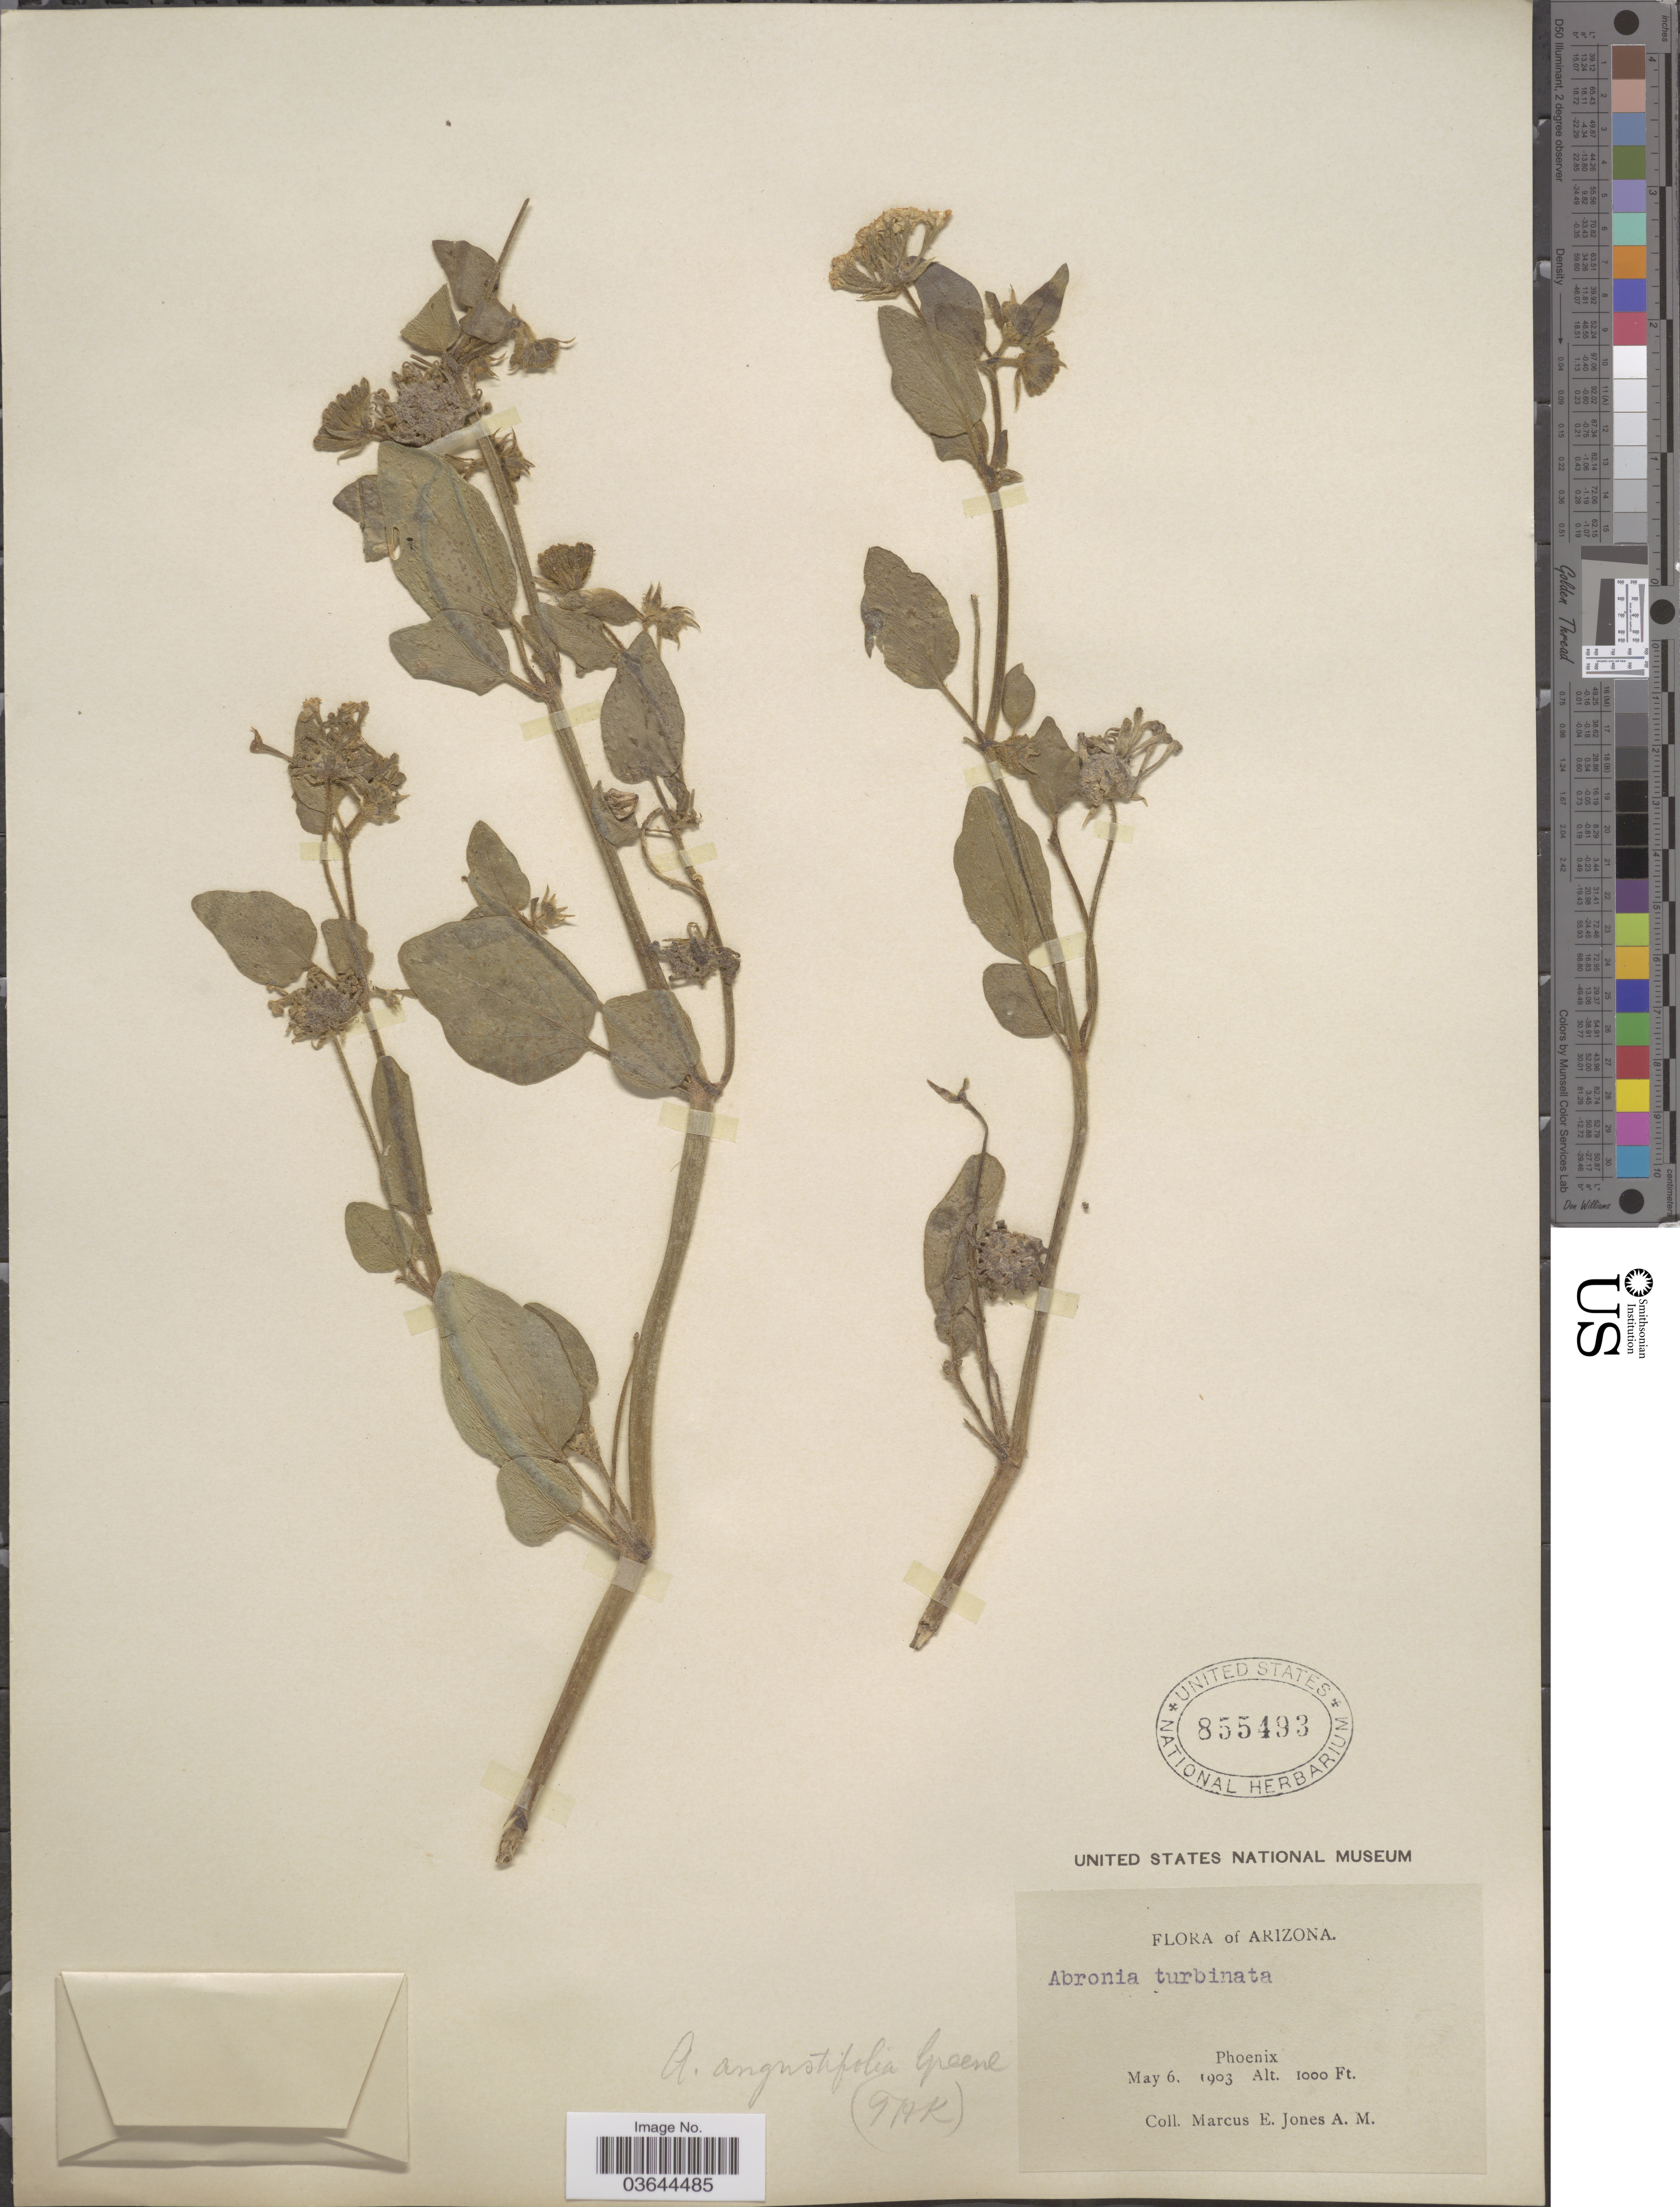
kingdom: Plantae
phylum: Tracheophyta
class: Magnoliopsida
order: Caryophyllales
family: Nyctaginaceae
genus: Abronia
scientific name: Abronia angustifolia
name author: Greene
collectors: M. E. Jones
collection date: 1903-05-06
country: United States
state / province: Arizona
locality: Phoenix.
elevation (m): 305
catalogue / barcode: US 855493